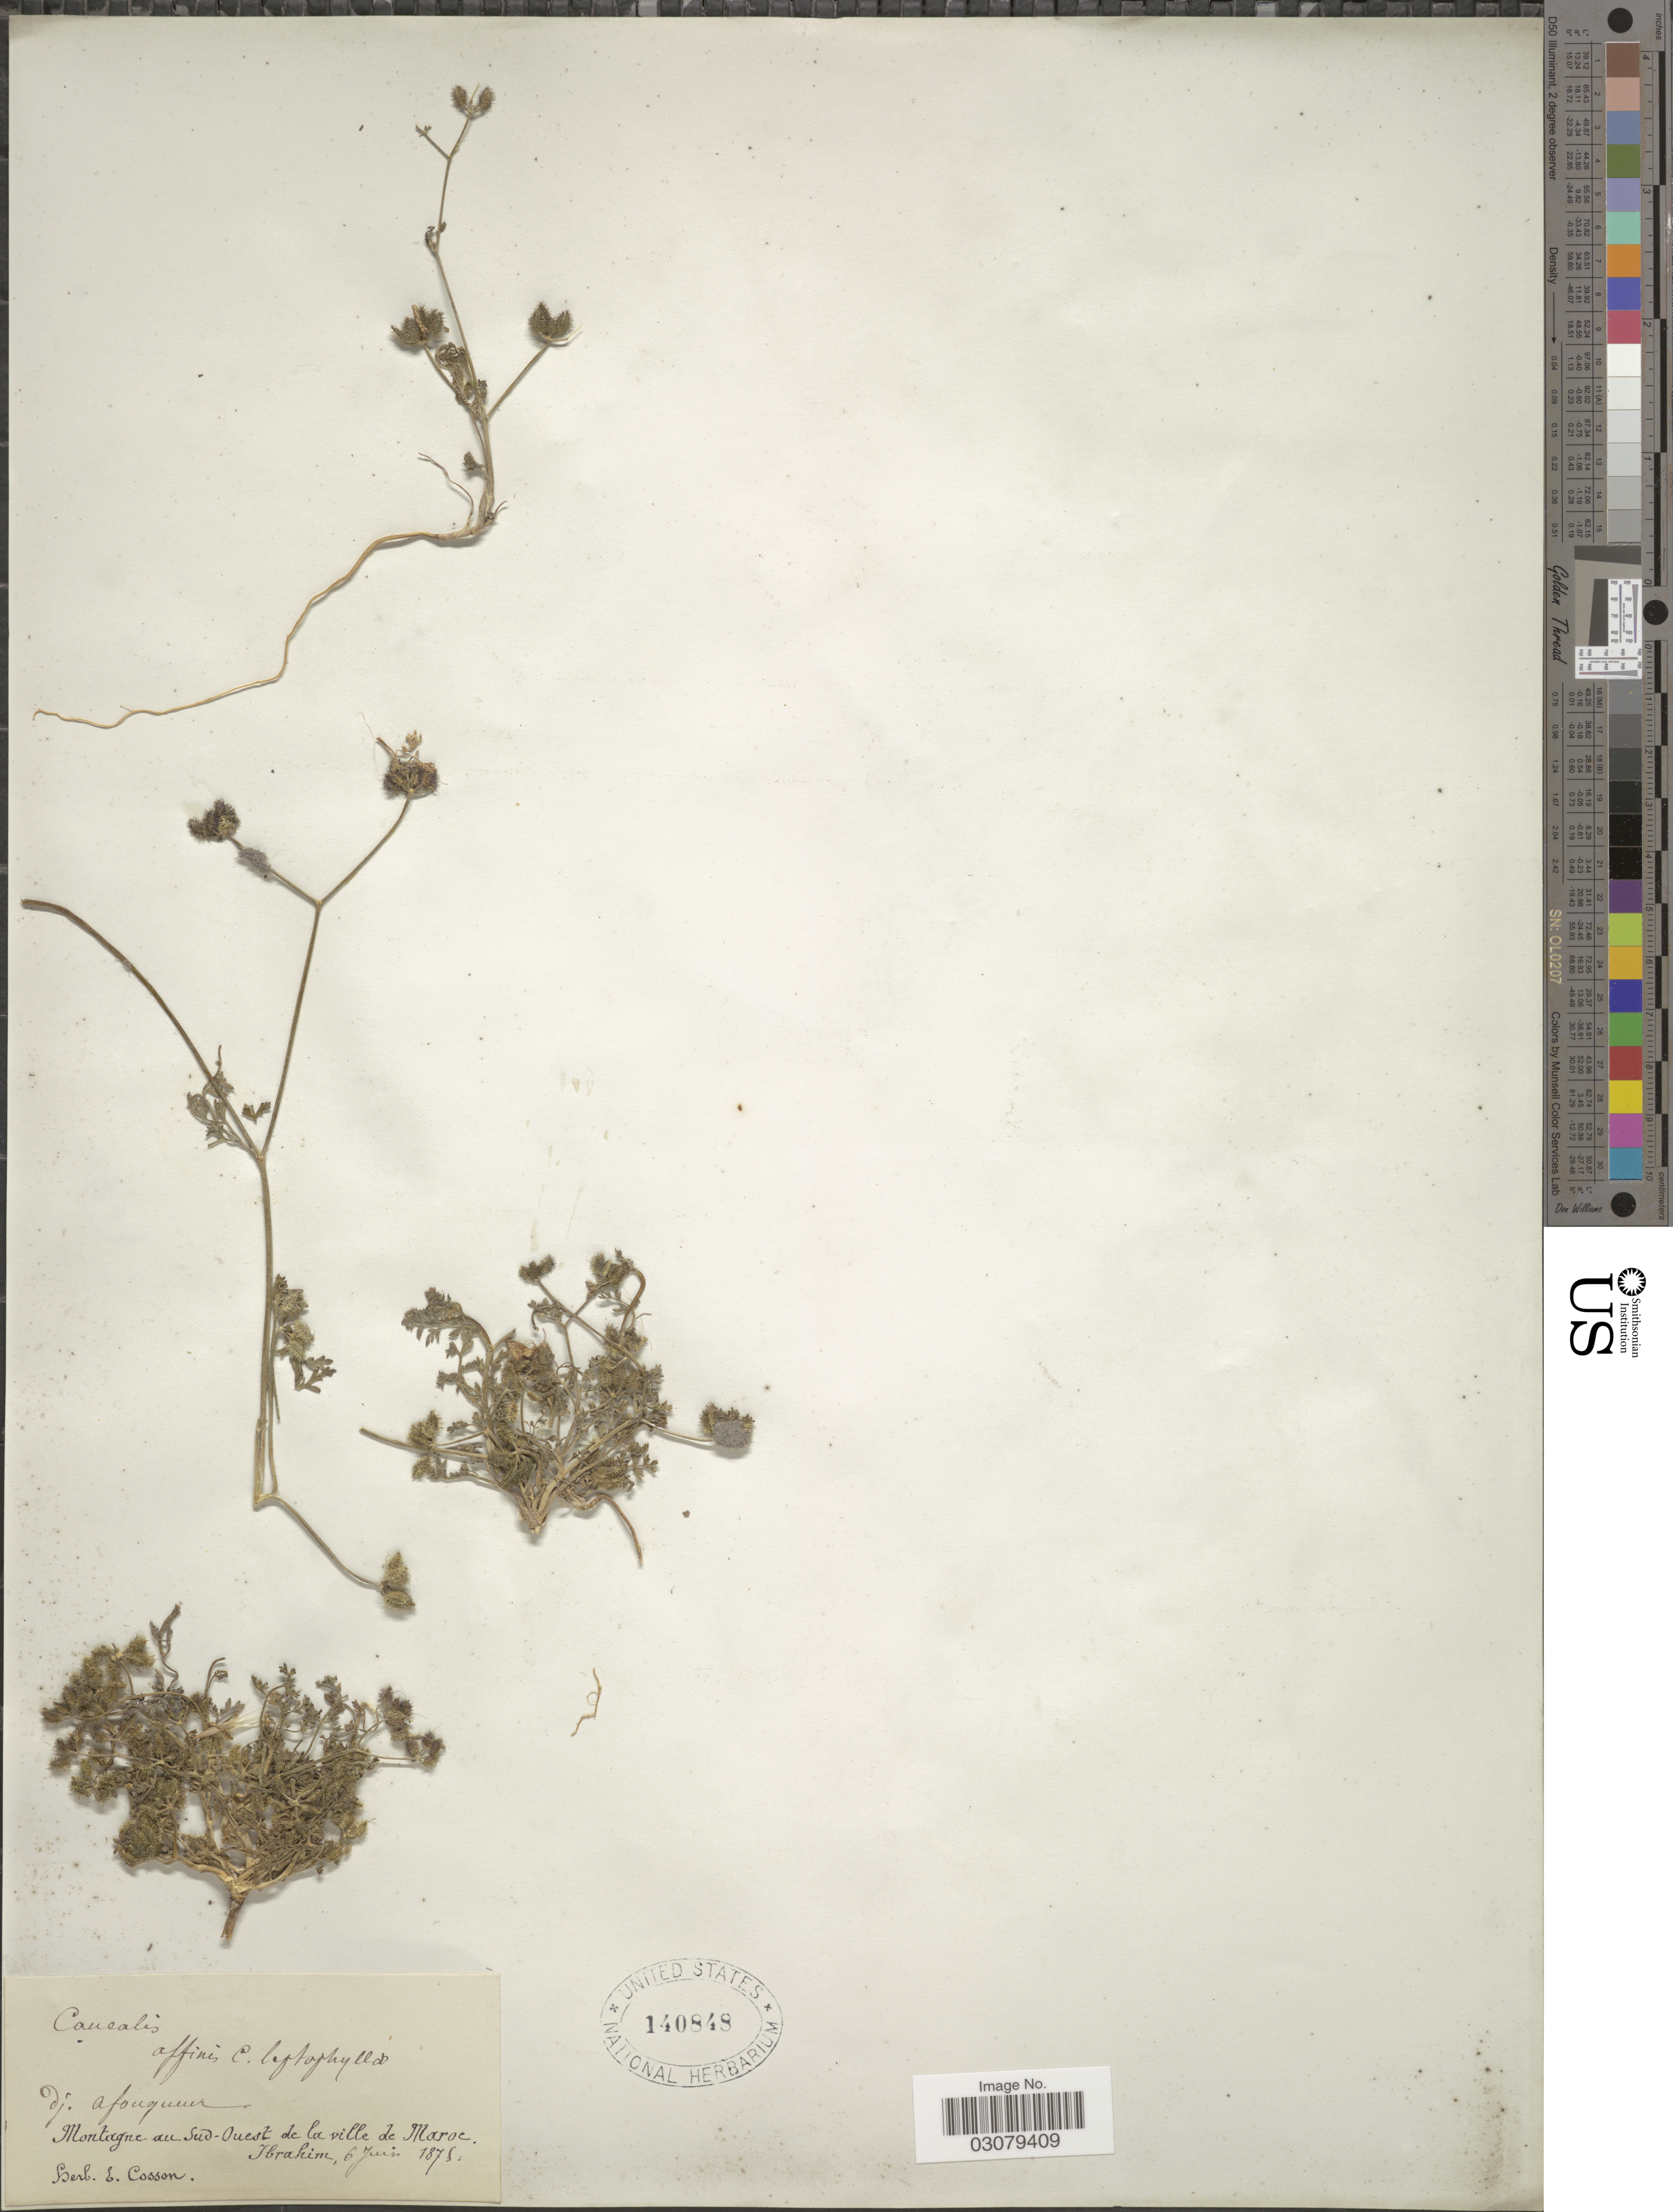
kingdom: Plantae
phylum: Tracheophyta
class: Magnoliopsida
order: Apiales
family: Apiaceae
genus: Torilis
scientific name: Torilis leptophylla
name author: (L.) Rchb. f.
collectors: -. Ibrahim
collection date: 1875-06-06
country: Morocco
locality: Montagne au Sud-Ouest de la ville de Maroc.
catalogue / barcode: US 140848